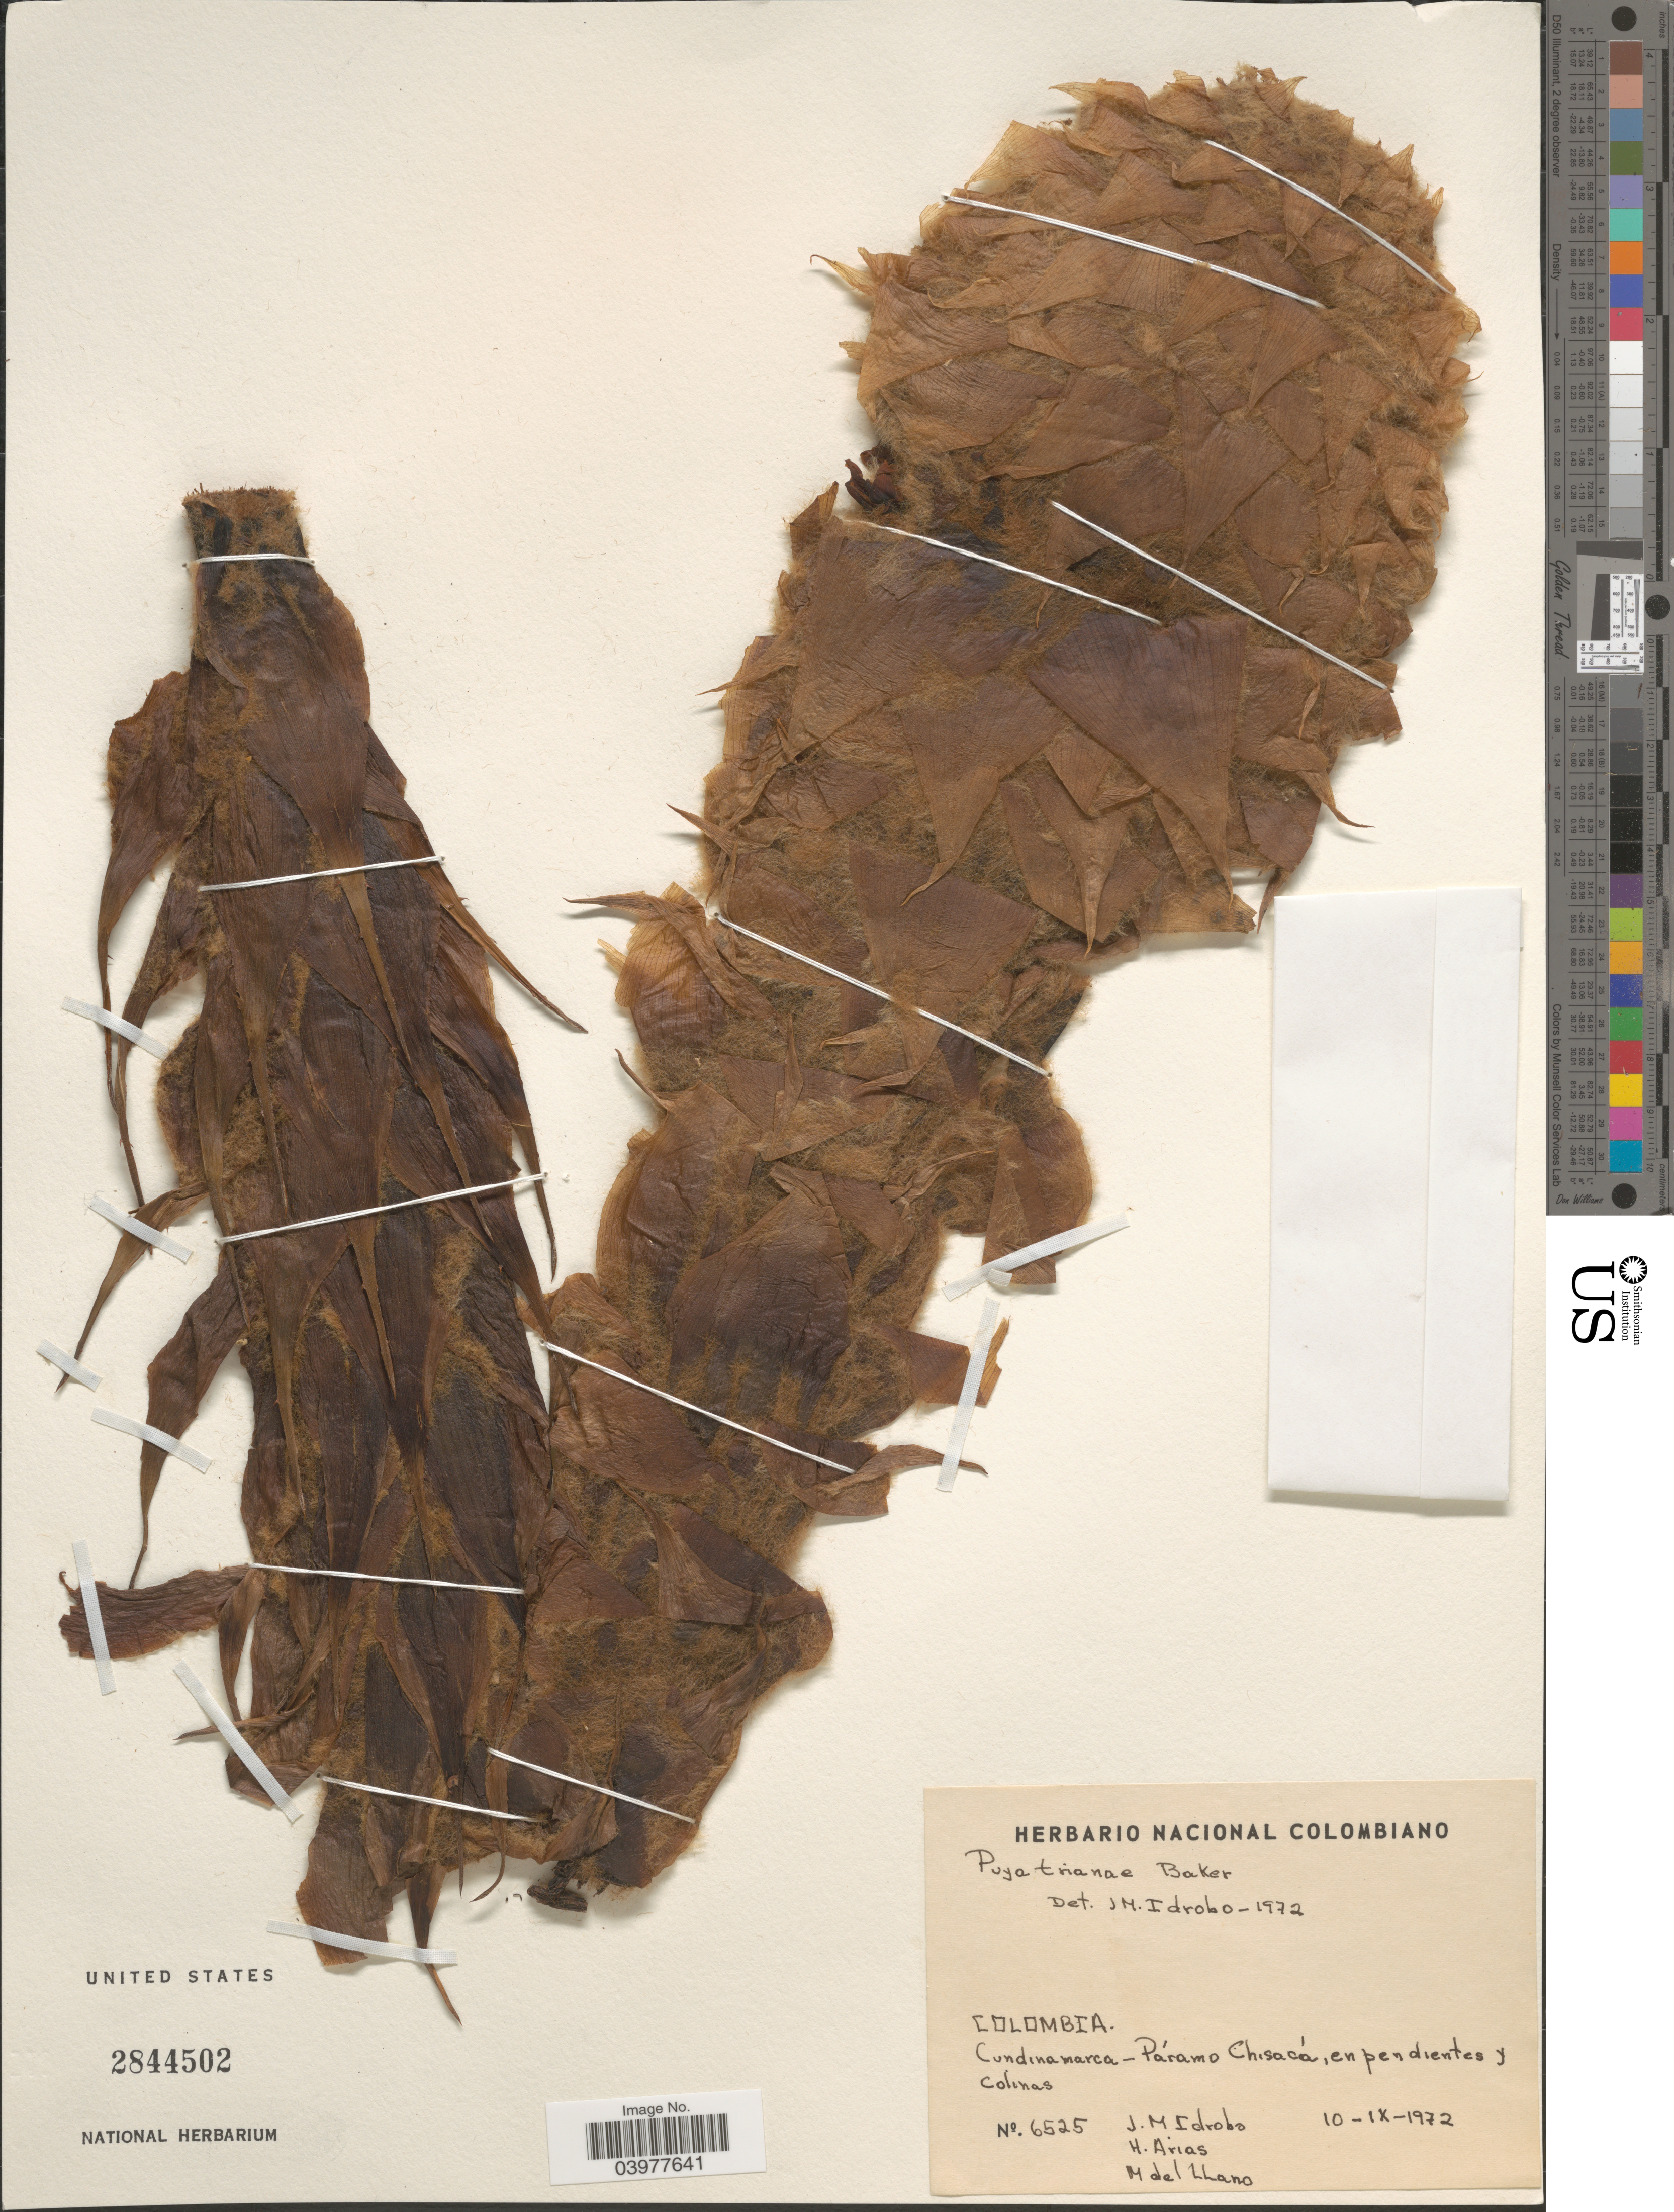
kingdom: Plantae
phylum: Tracheophyta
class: Liliopsida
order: Poales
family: Bromeliaceae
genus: Puya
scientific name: Puya trianae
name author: Baker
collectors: J. M. Idrobo, H. Arias & M. d. Llano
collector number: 6525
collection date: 1972-09-10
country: Colombia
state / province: Cundinamarca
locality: Páramo Chisacá, en pendientes y colinas.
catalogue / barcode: US 2844502